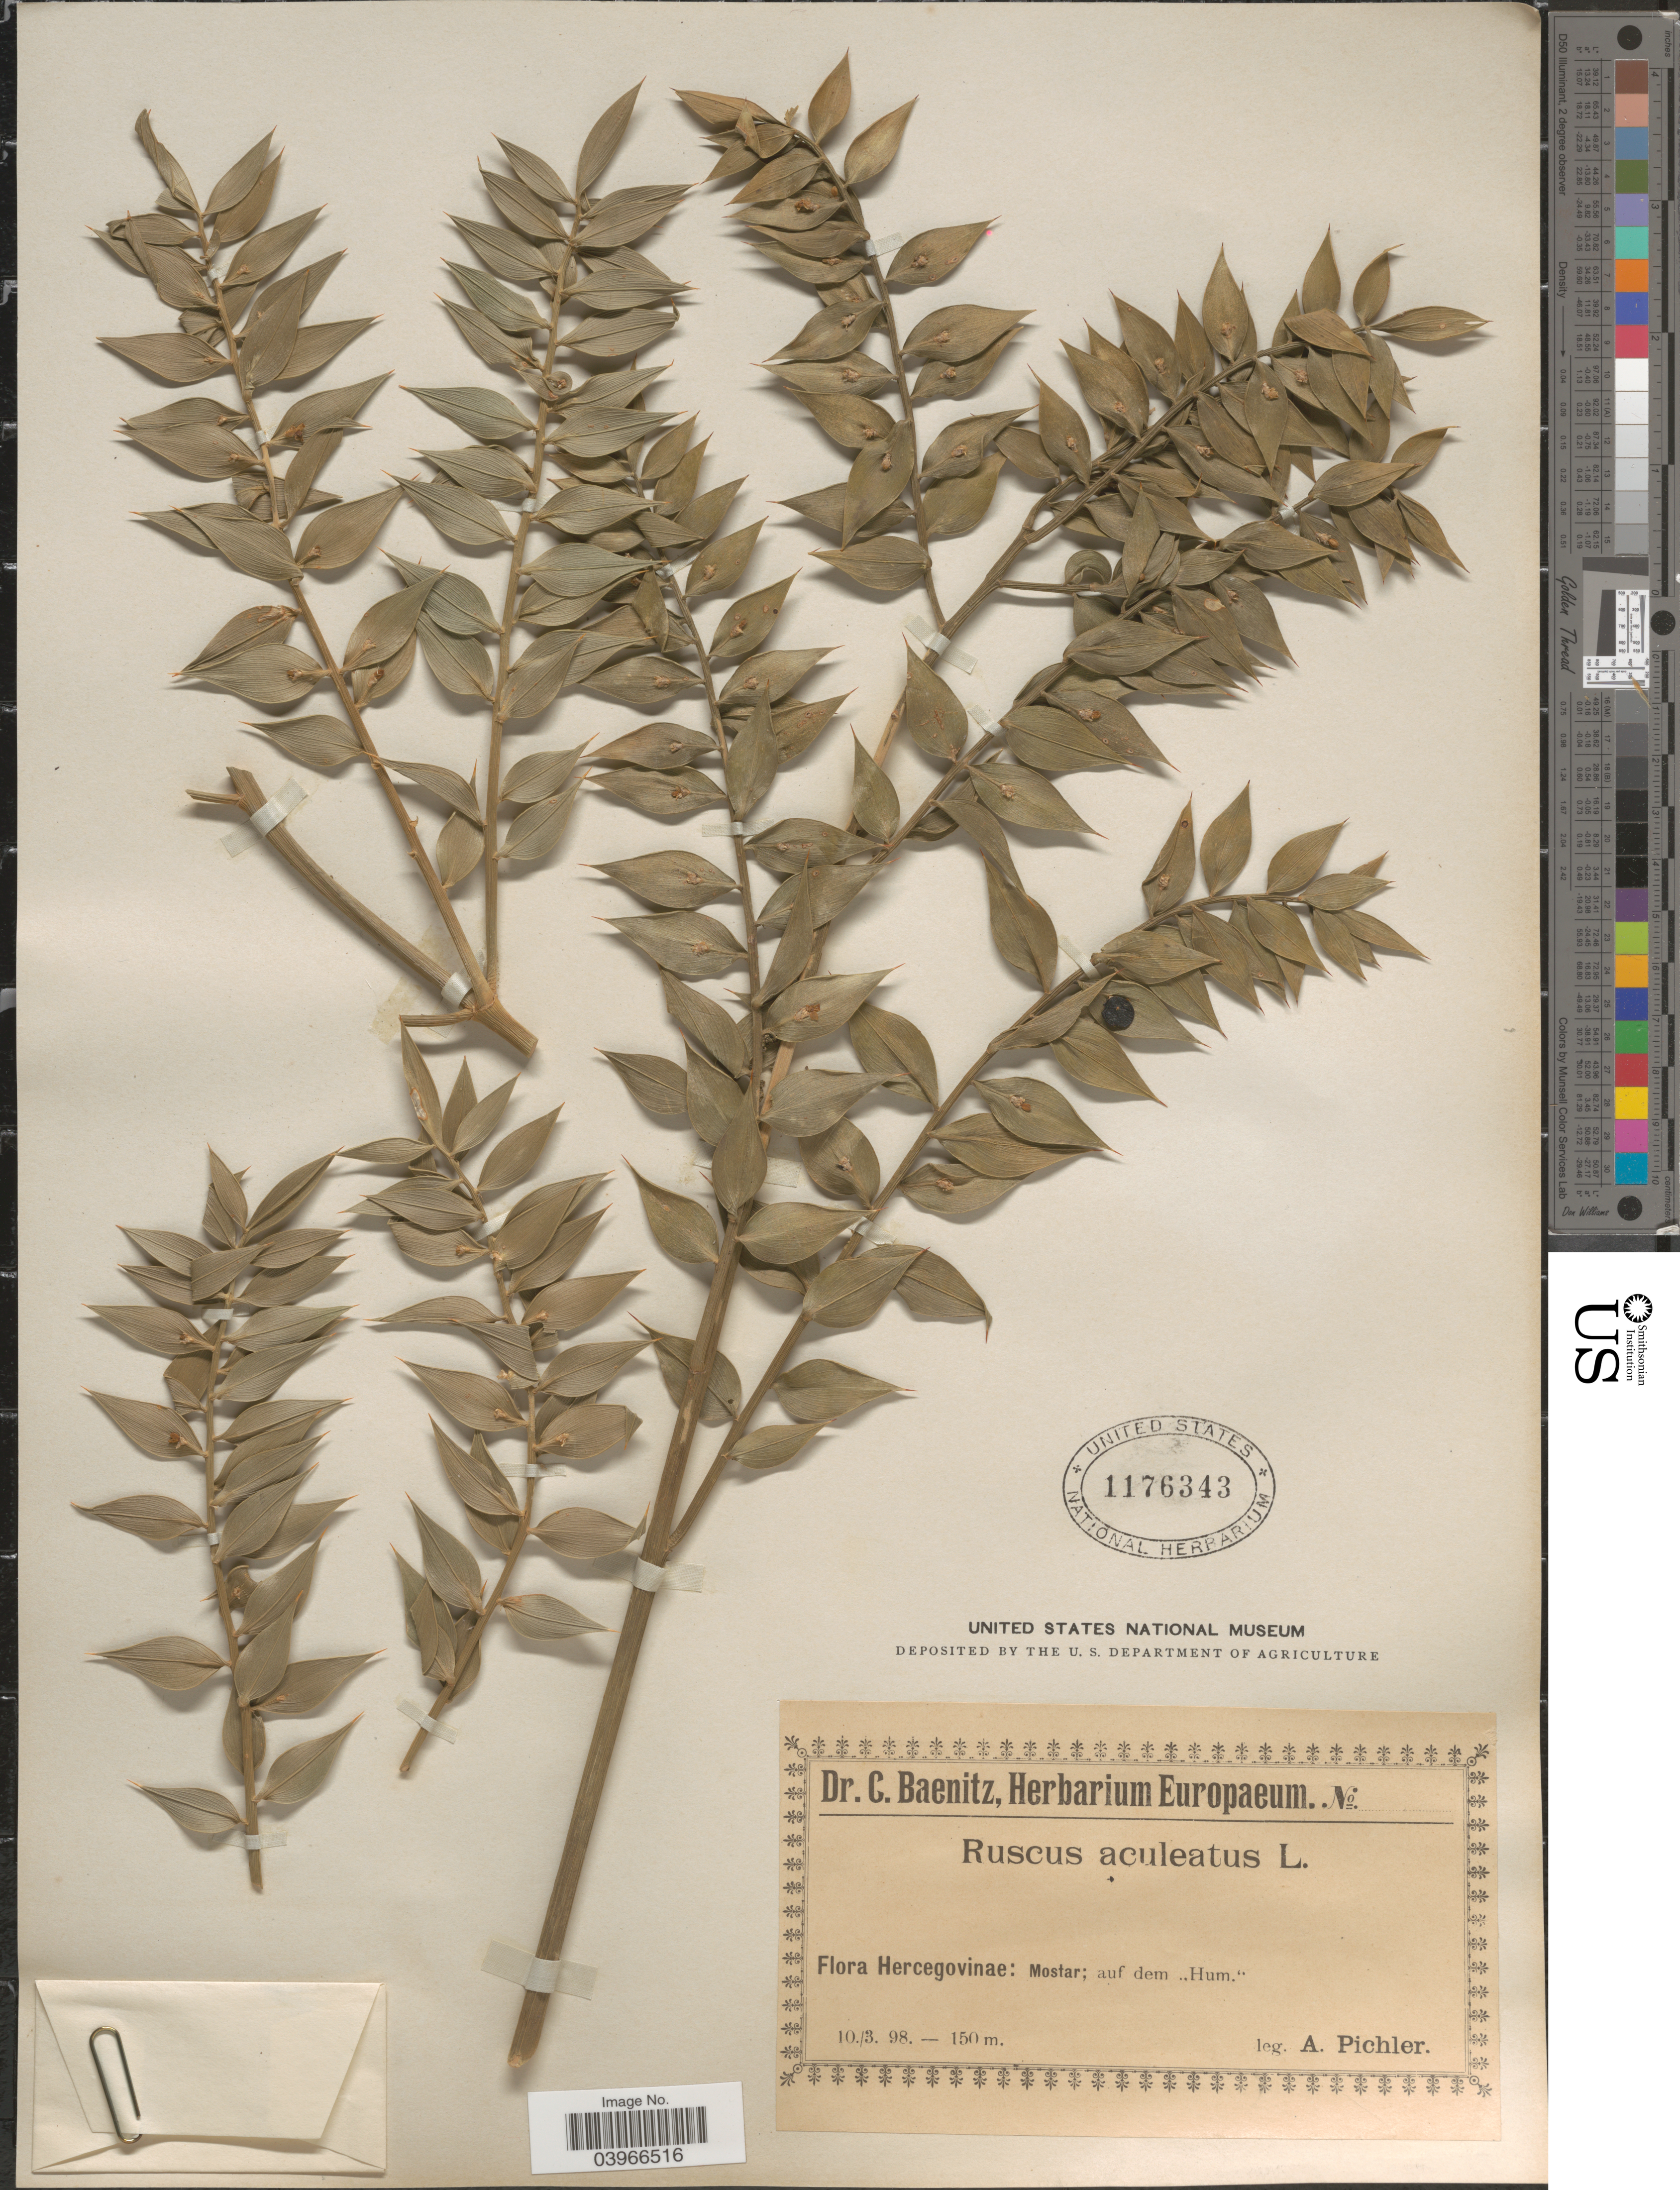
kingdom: Plantae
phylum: Tracheophyta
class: Liliopsida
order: Asparagales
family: Asparagaceae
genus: Ruscus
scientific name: Ruscus aculeatus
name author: L.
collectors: A. Pichler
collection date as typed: Transcribed d/m/y: 10/3/98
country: Bosnia and Herzegovina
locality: Hercegovinae: Mostar; auf dem "Hum".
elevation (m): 150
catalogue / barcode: US 1176343